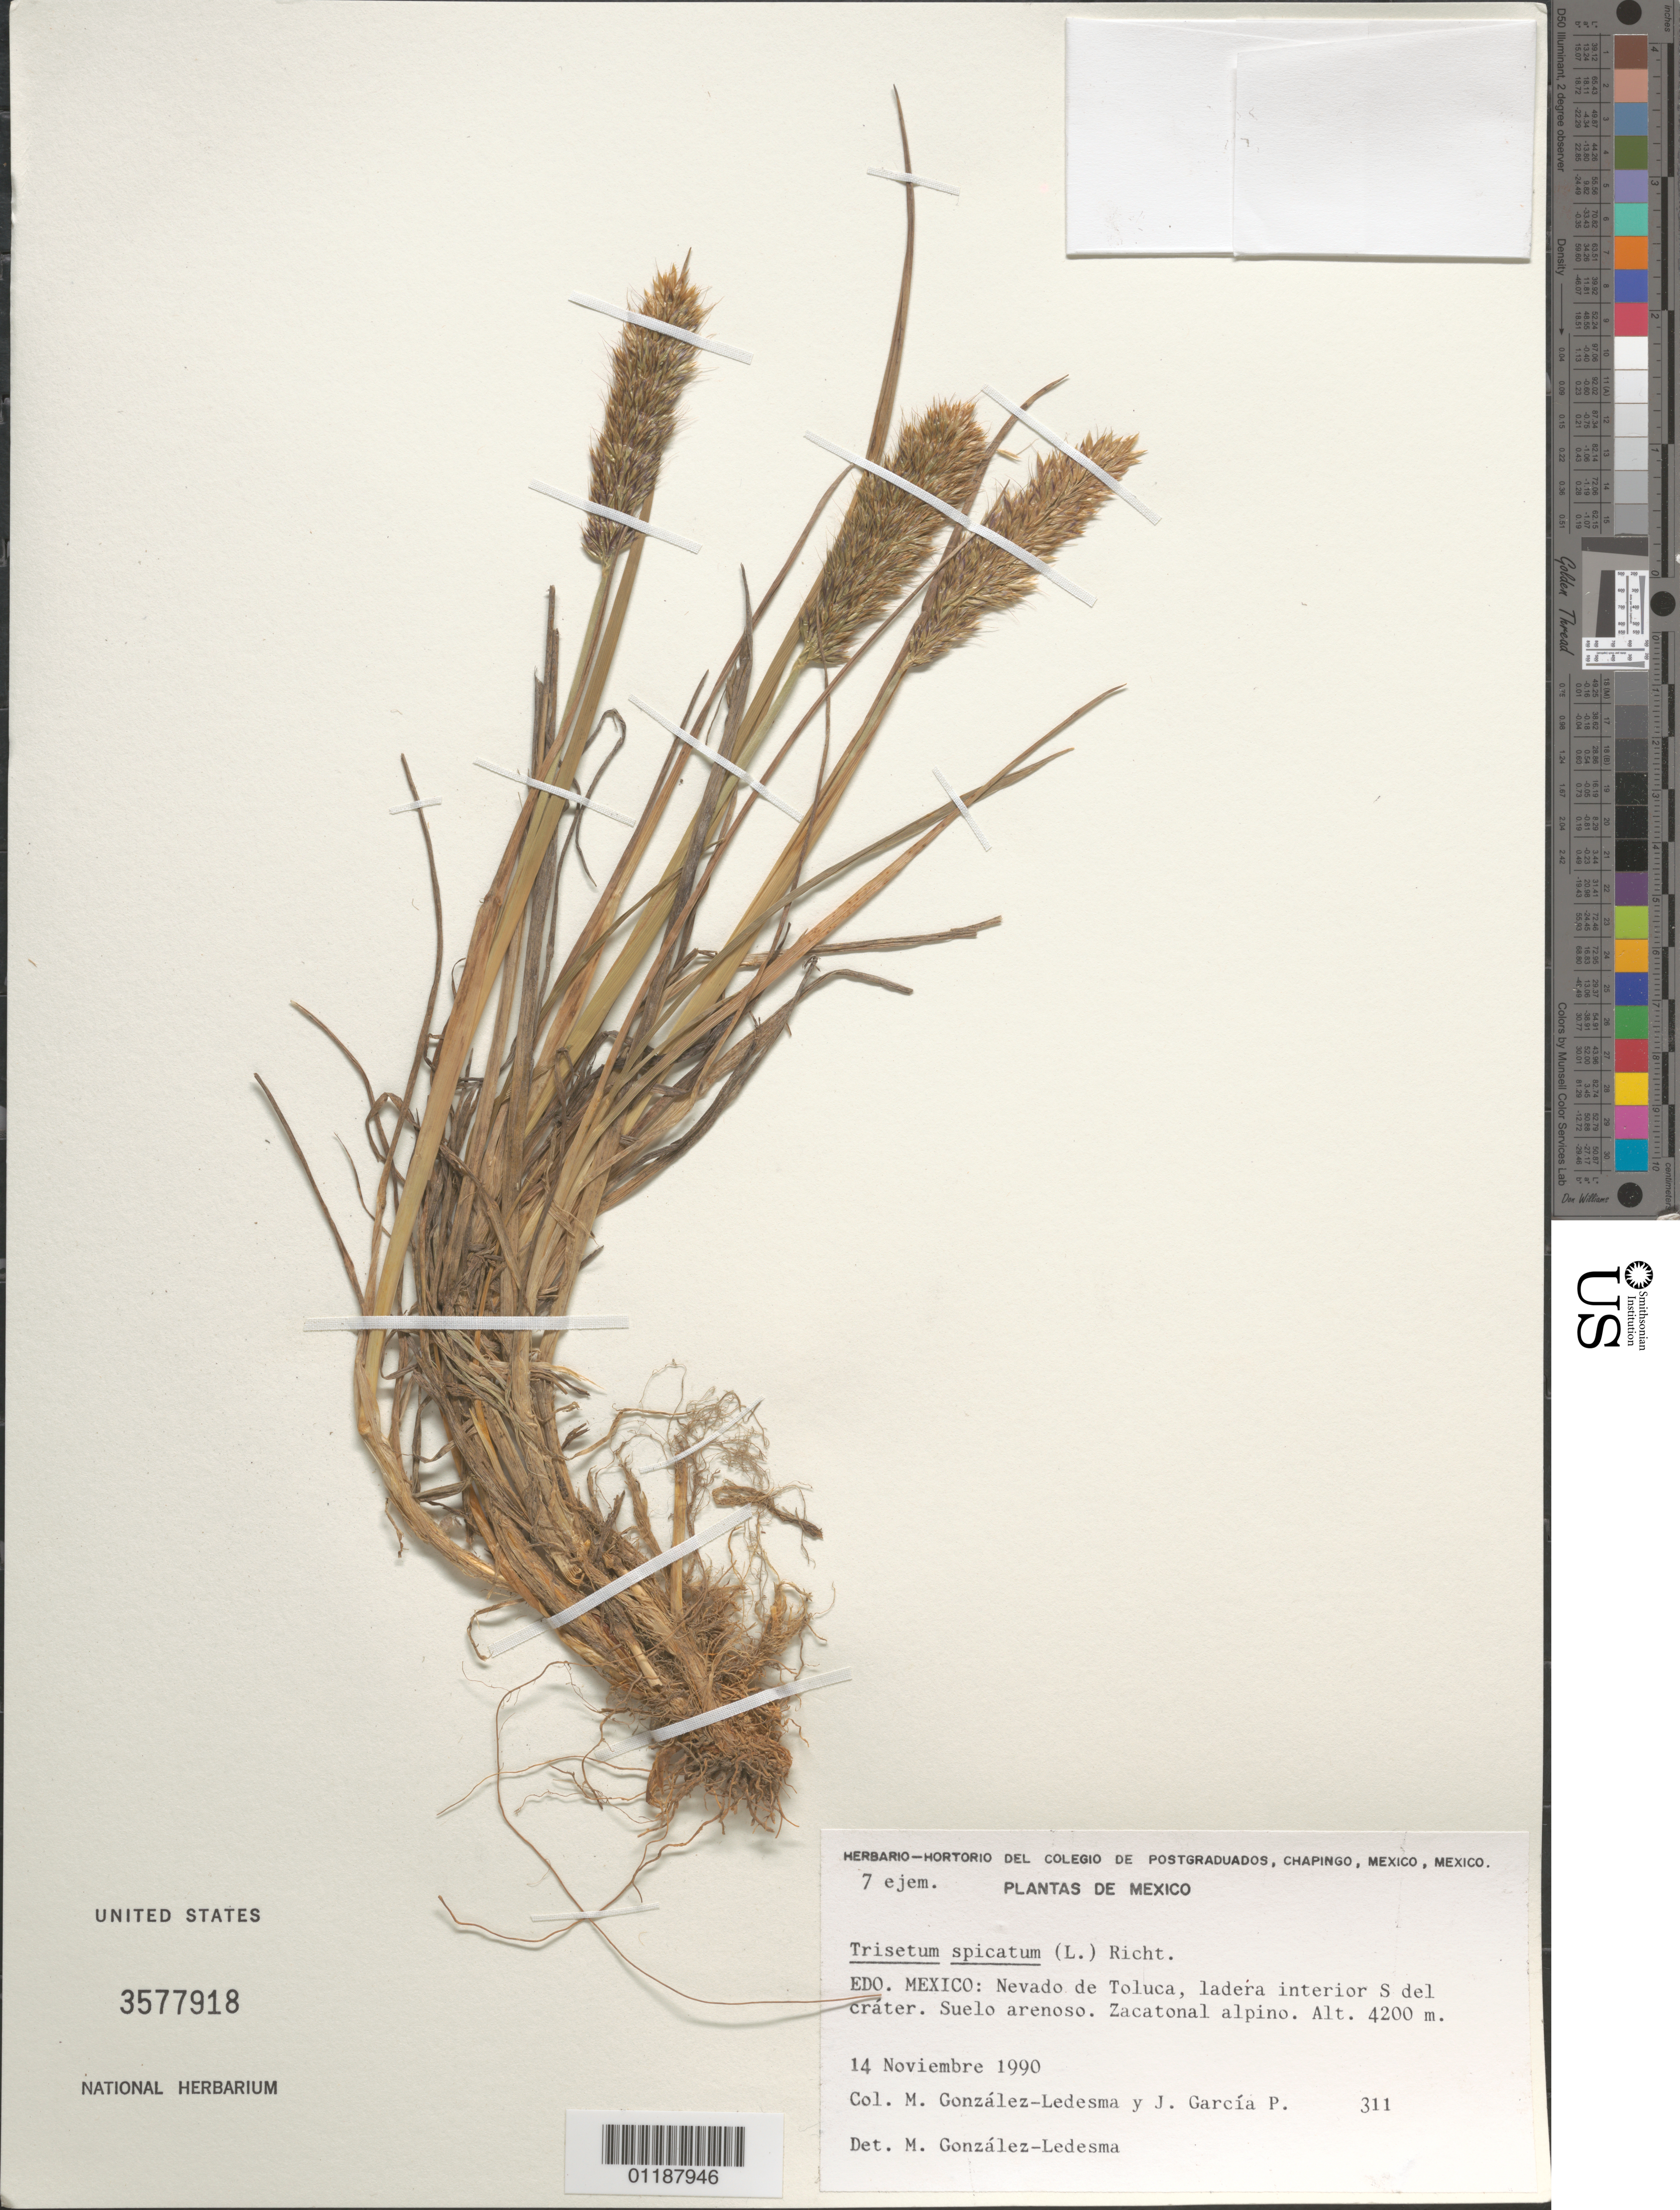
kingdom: Plantae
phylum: Tracheophyta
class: Liliopsida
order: Poales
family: Poaceae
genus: Trisetum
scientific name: Trisetum spicatum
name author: (L.) K. Richt.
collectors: M. González-Ledesma & J. García-P.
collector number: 311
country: Mexico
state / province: México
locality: Nevado de Toluca, ladera interior S del crater, Suelo arenoso, Zacatonal alpino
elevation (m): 4200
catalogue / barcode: US 3577918